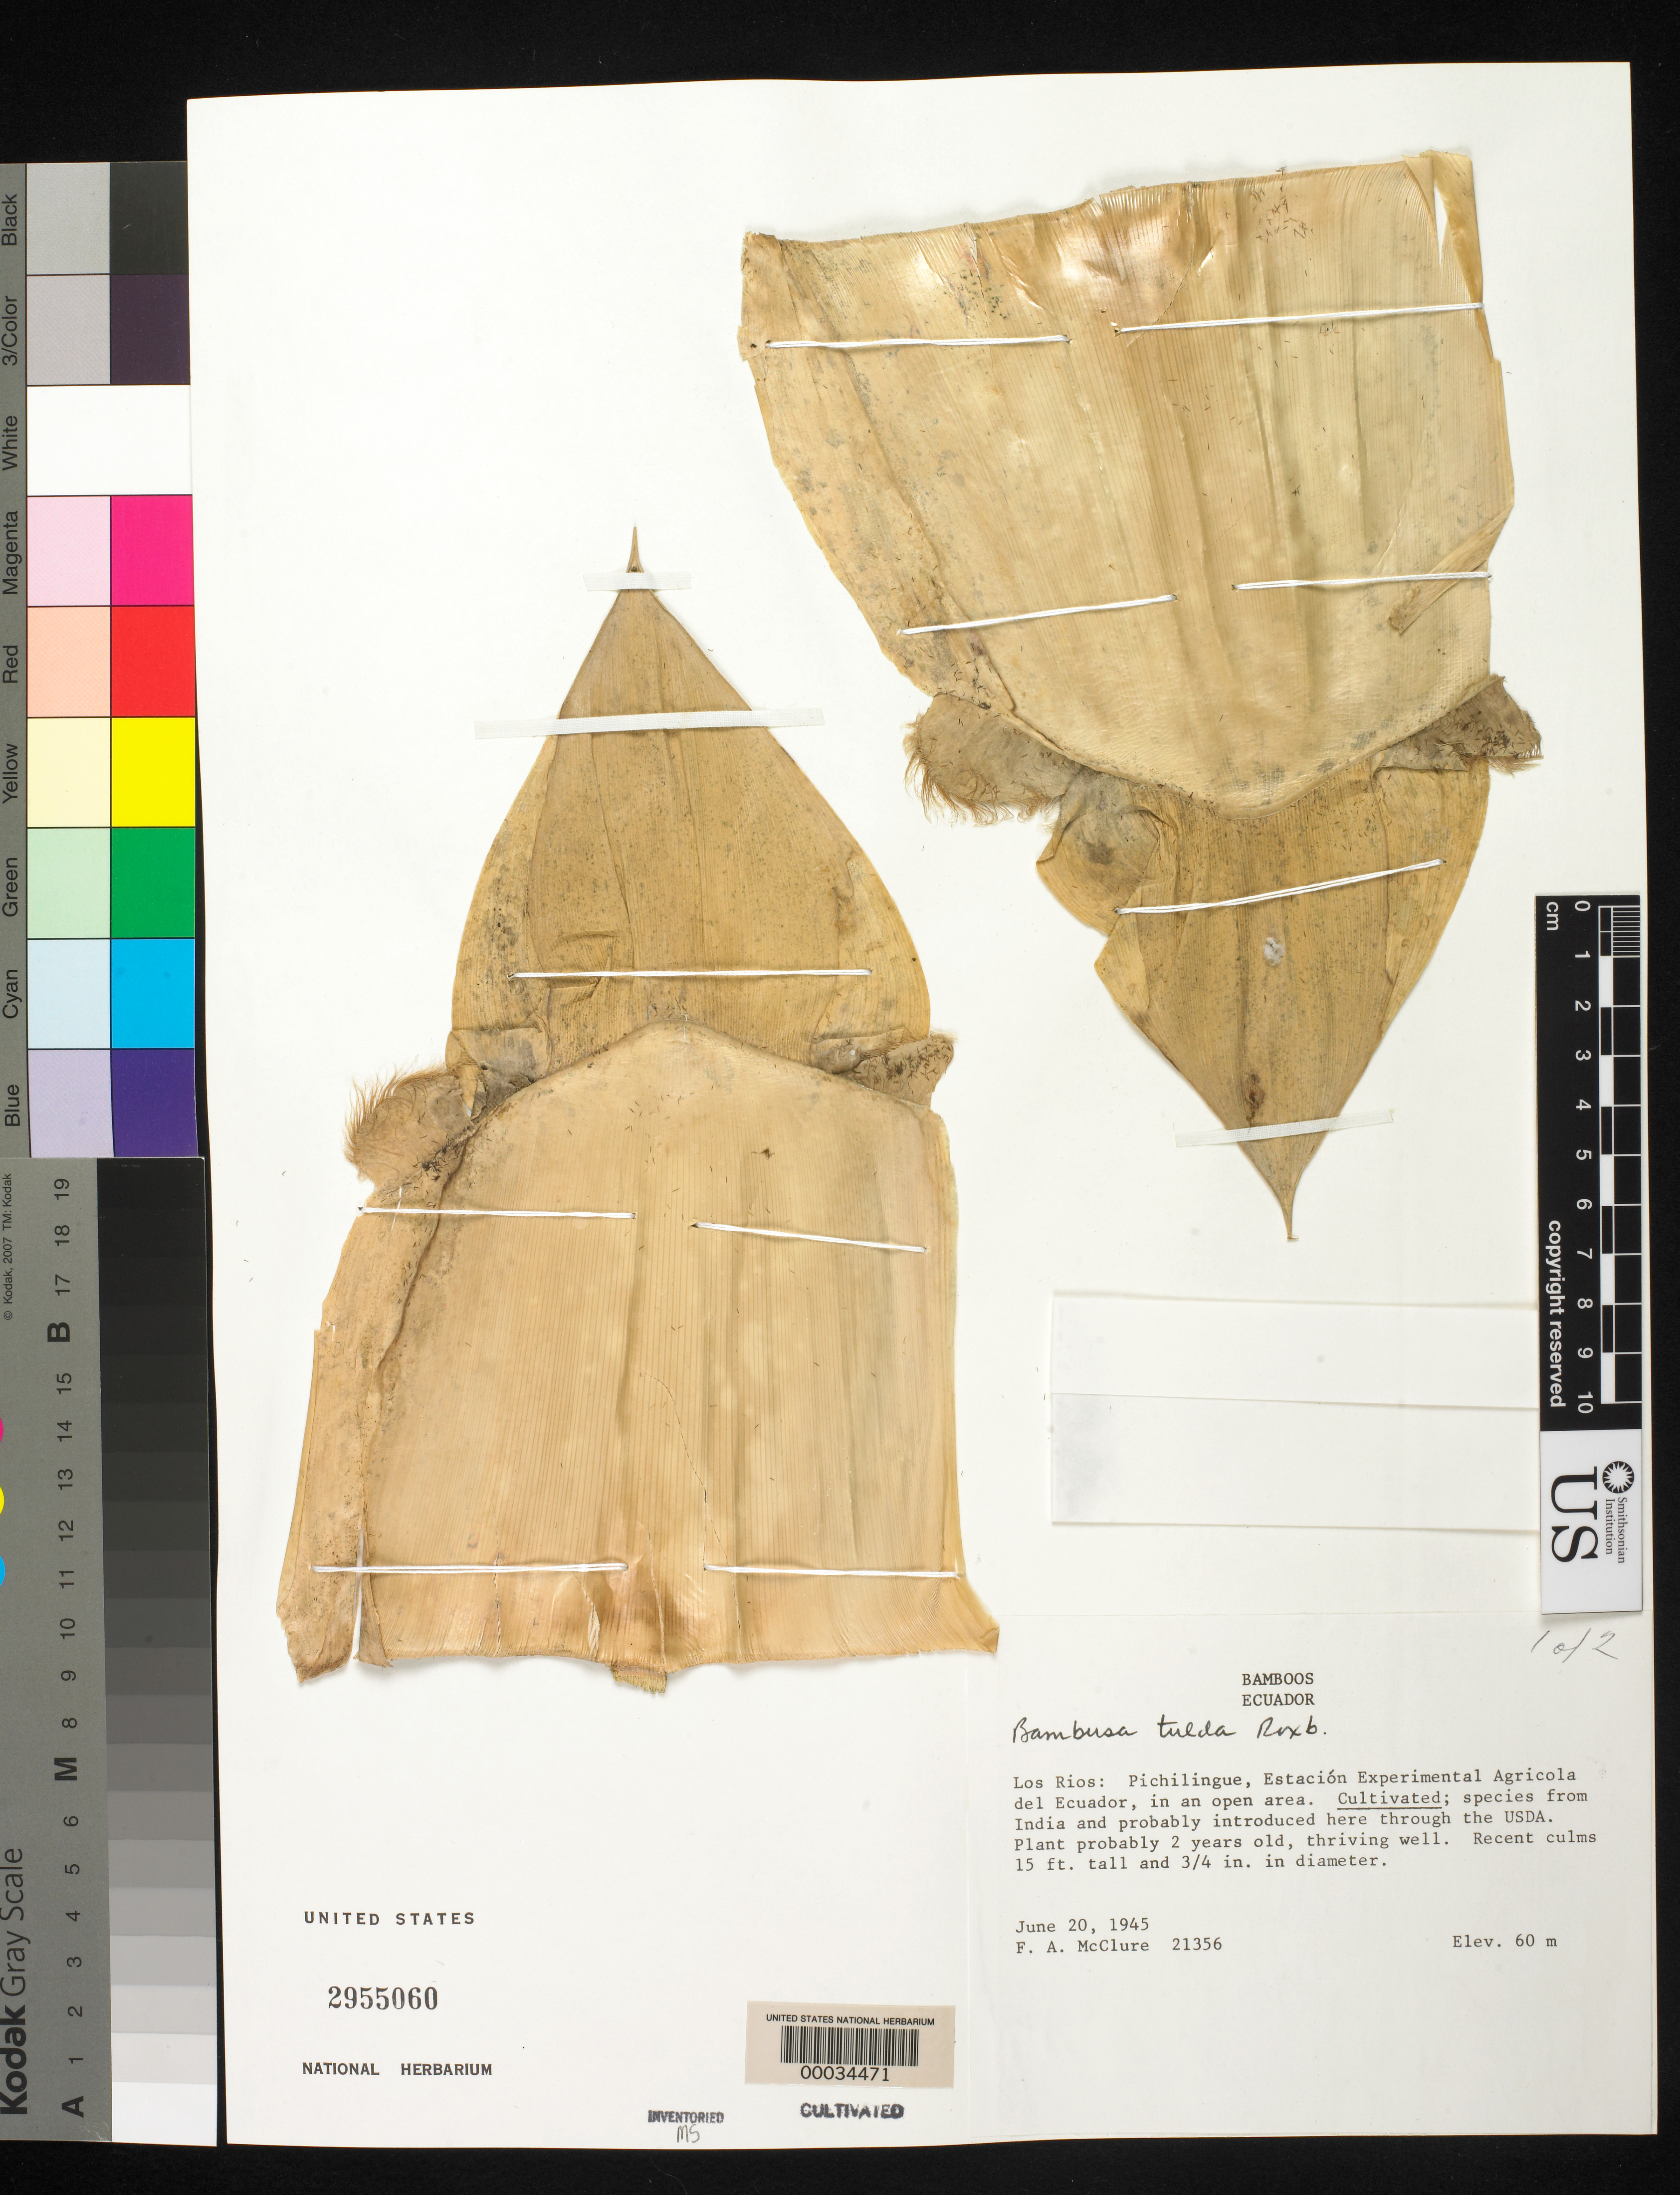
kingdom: Plantae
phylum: Tracheophyta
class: Liliopsida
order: Poales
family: Poaceae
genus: Bambusa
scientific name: Bambusa tulda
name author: Roxb.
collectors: F. A. McClure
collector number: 21356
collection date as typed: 20 Jun 1945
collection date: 1945-06-20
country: Ecuador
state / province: Los Ríos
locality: Estacion Experimentalal agRicOladel ecuador-pichilingue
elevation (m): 60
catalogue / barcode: US 2955060